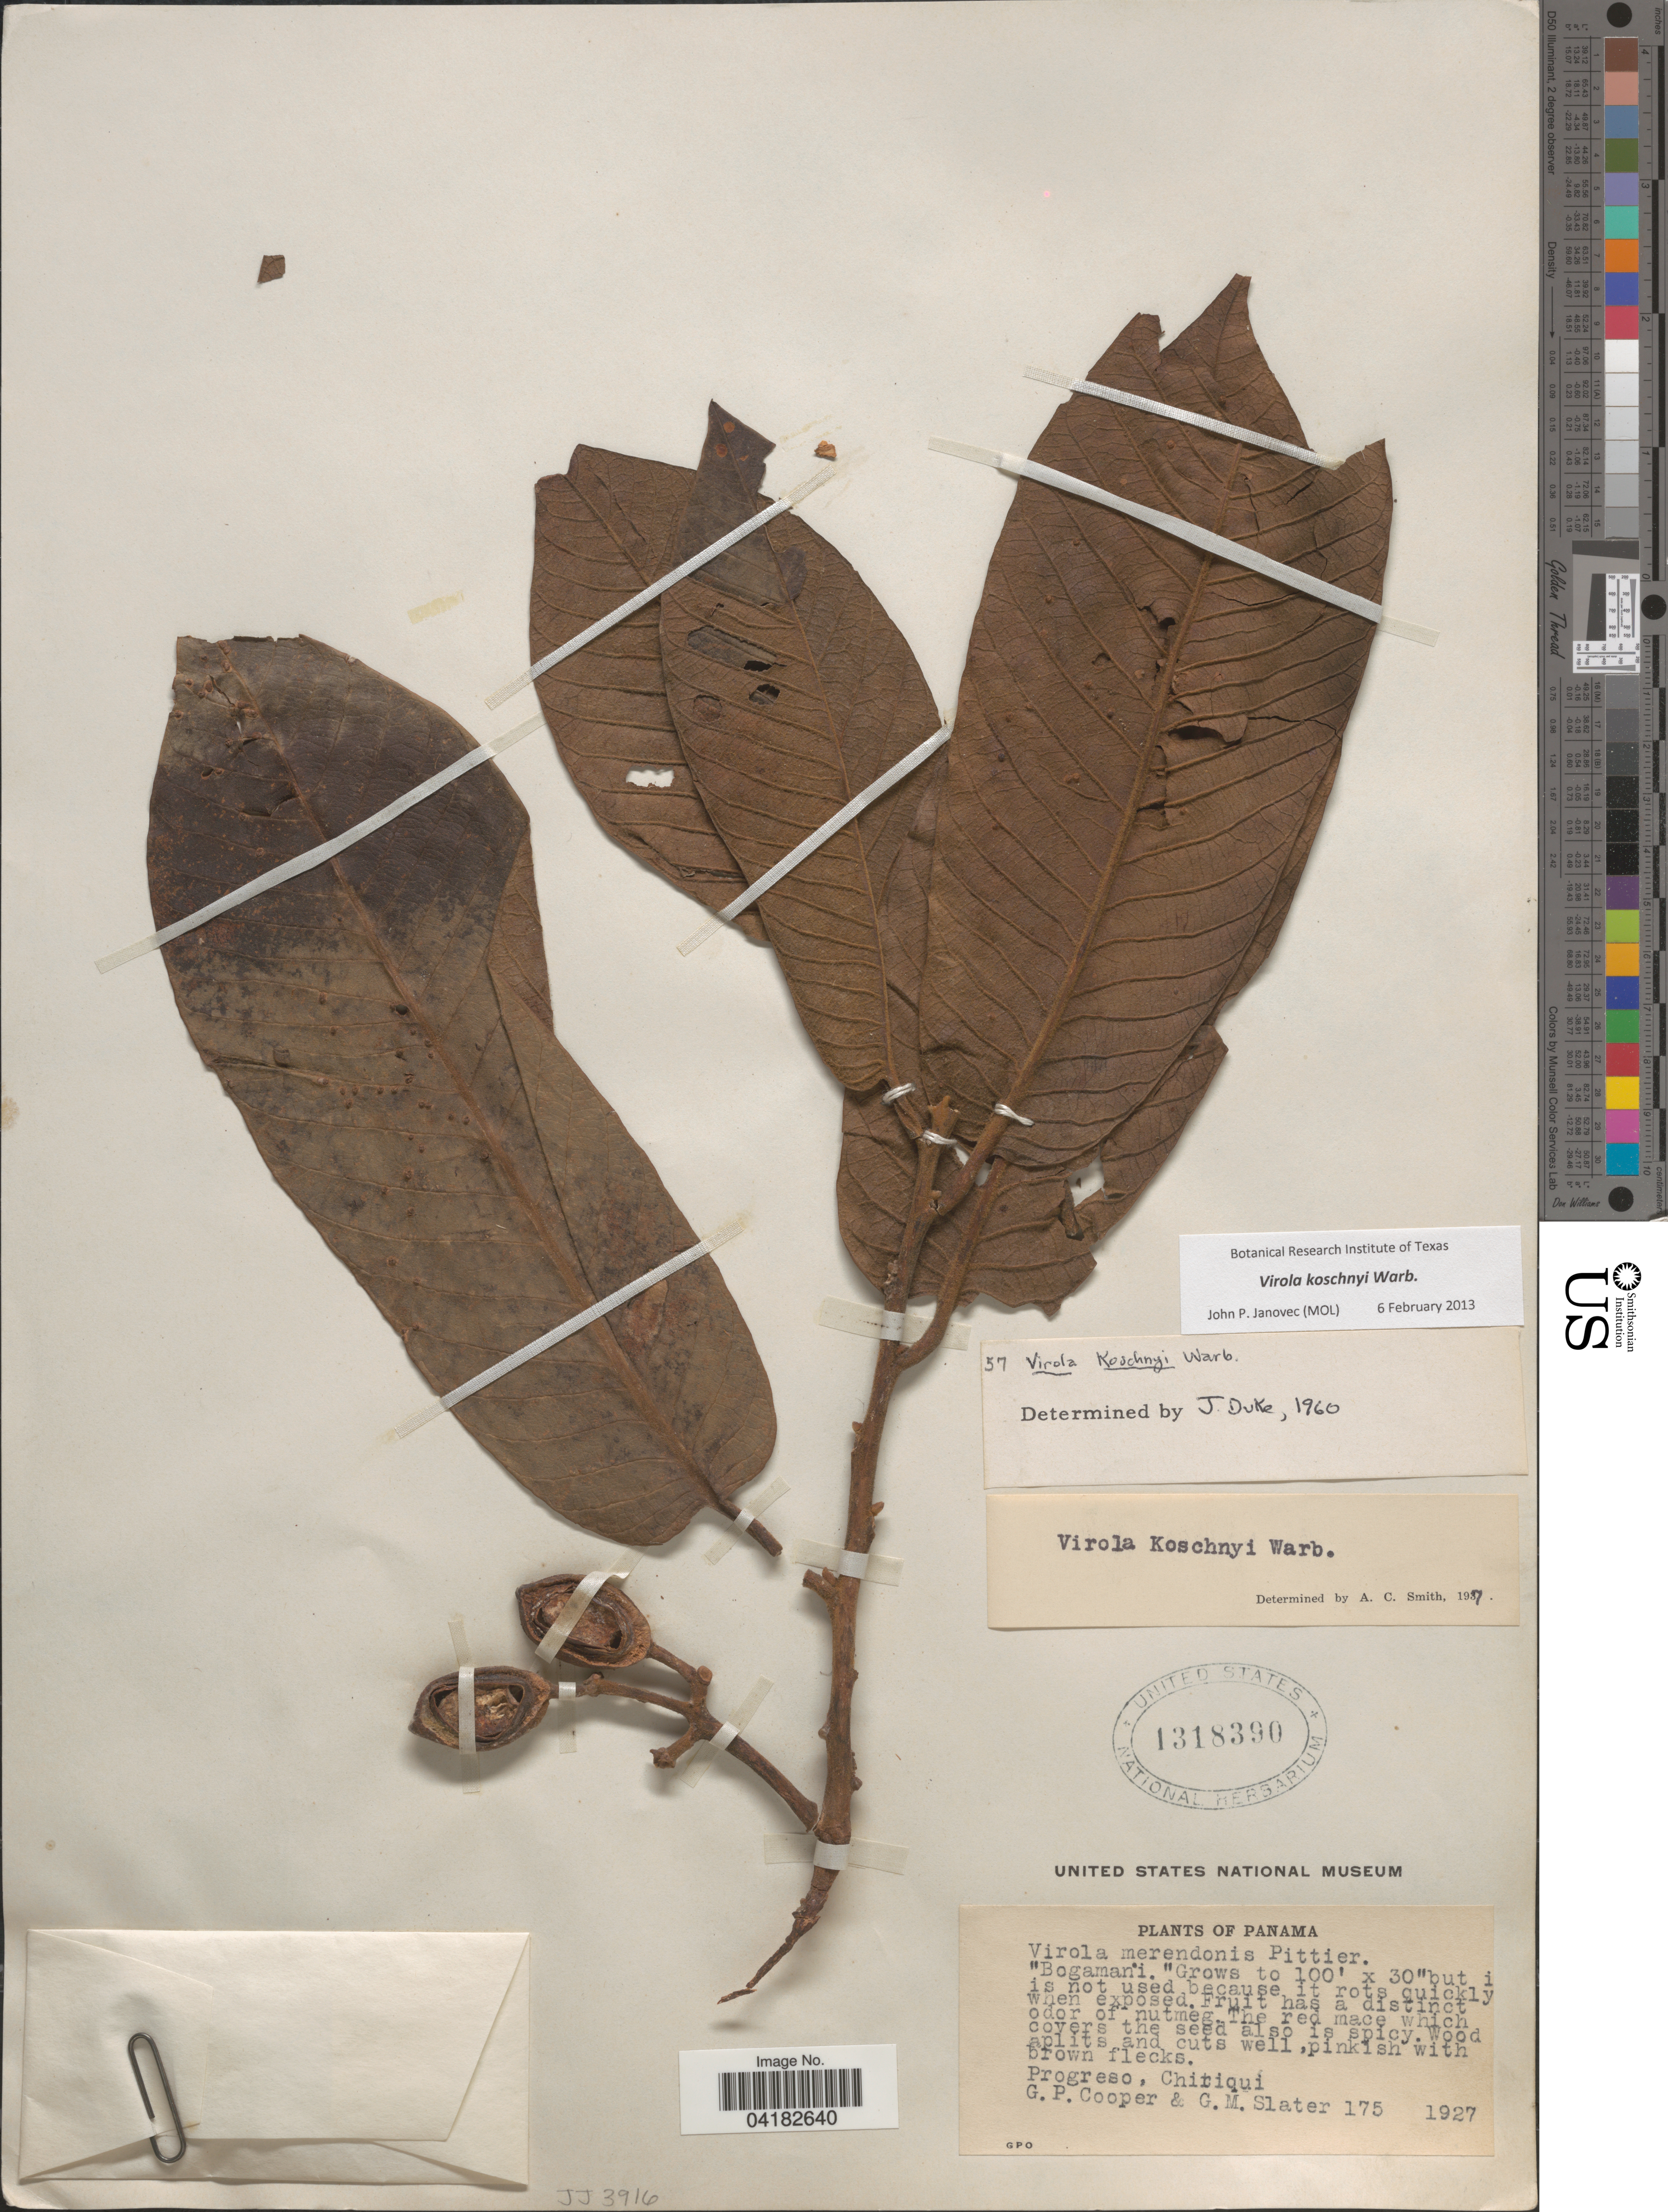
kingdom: Plantae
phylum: Tracheophyta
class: Magnoliopsida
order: Magnoliales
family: Myristicaceae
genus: Virola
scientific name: Virola koschnyi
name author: Warb.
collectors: G. Cooper & G. Slater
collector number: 175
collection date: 1927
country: Panama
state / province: Chiriqui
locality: Progreso.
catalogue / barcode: US 1318390